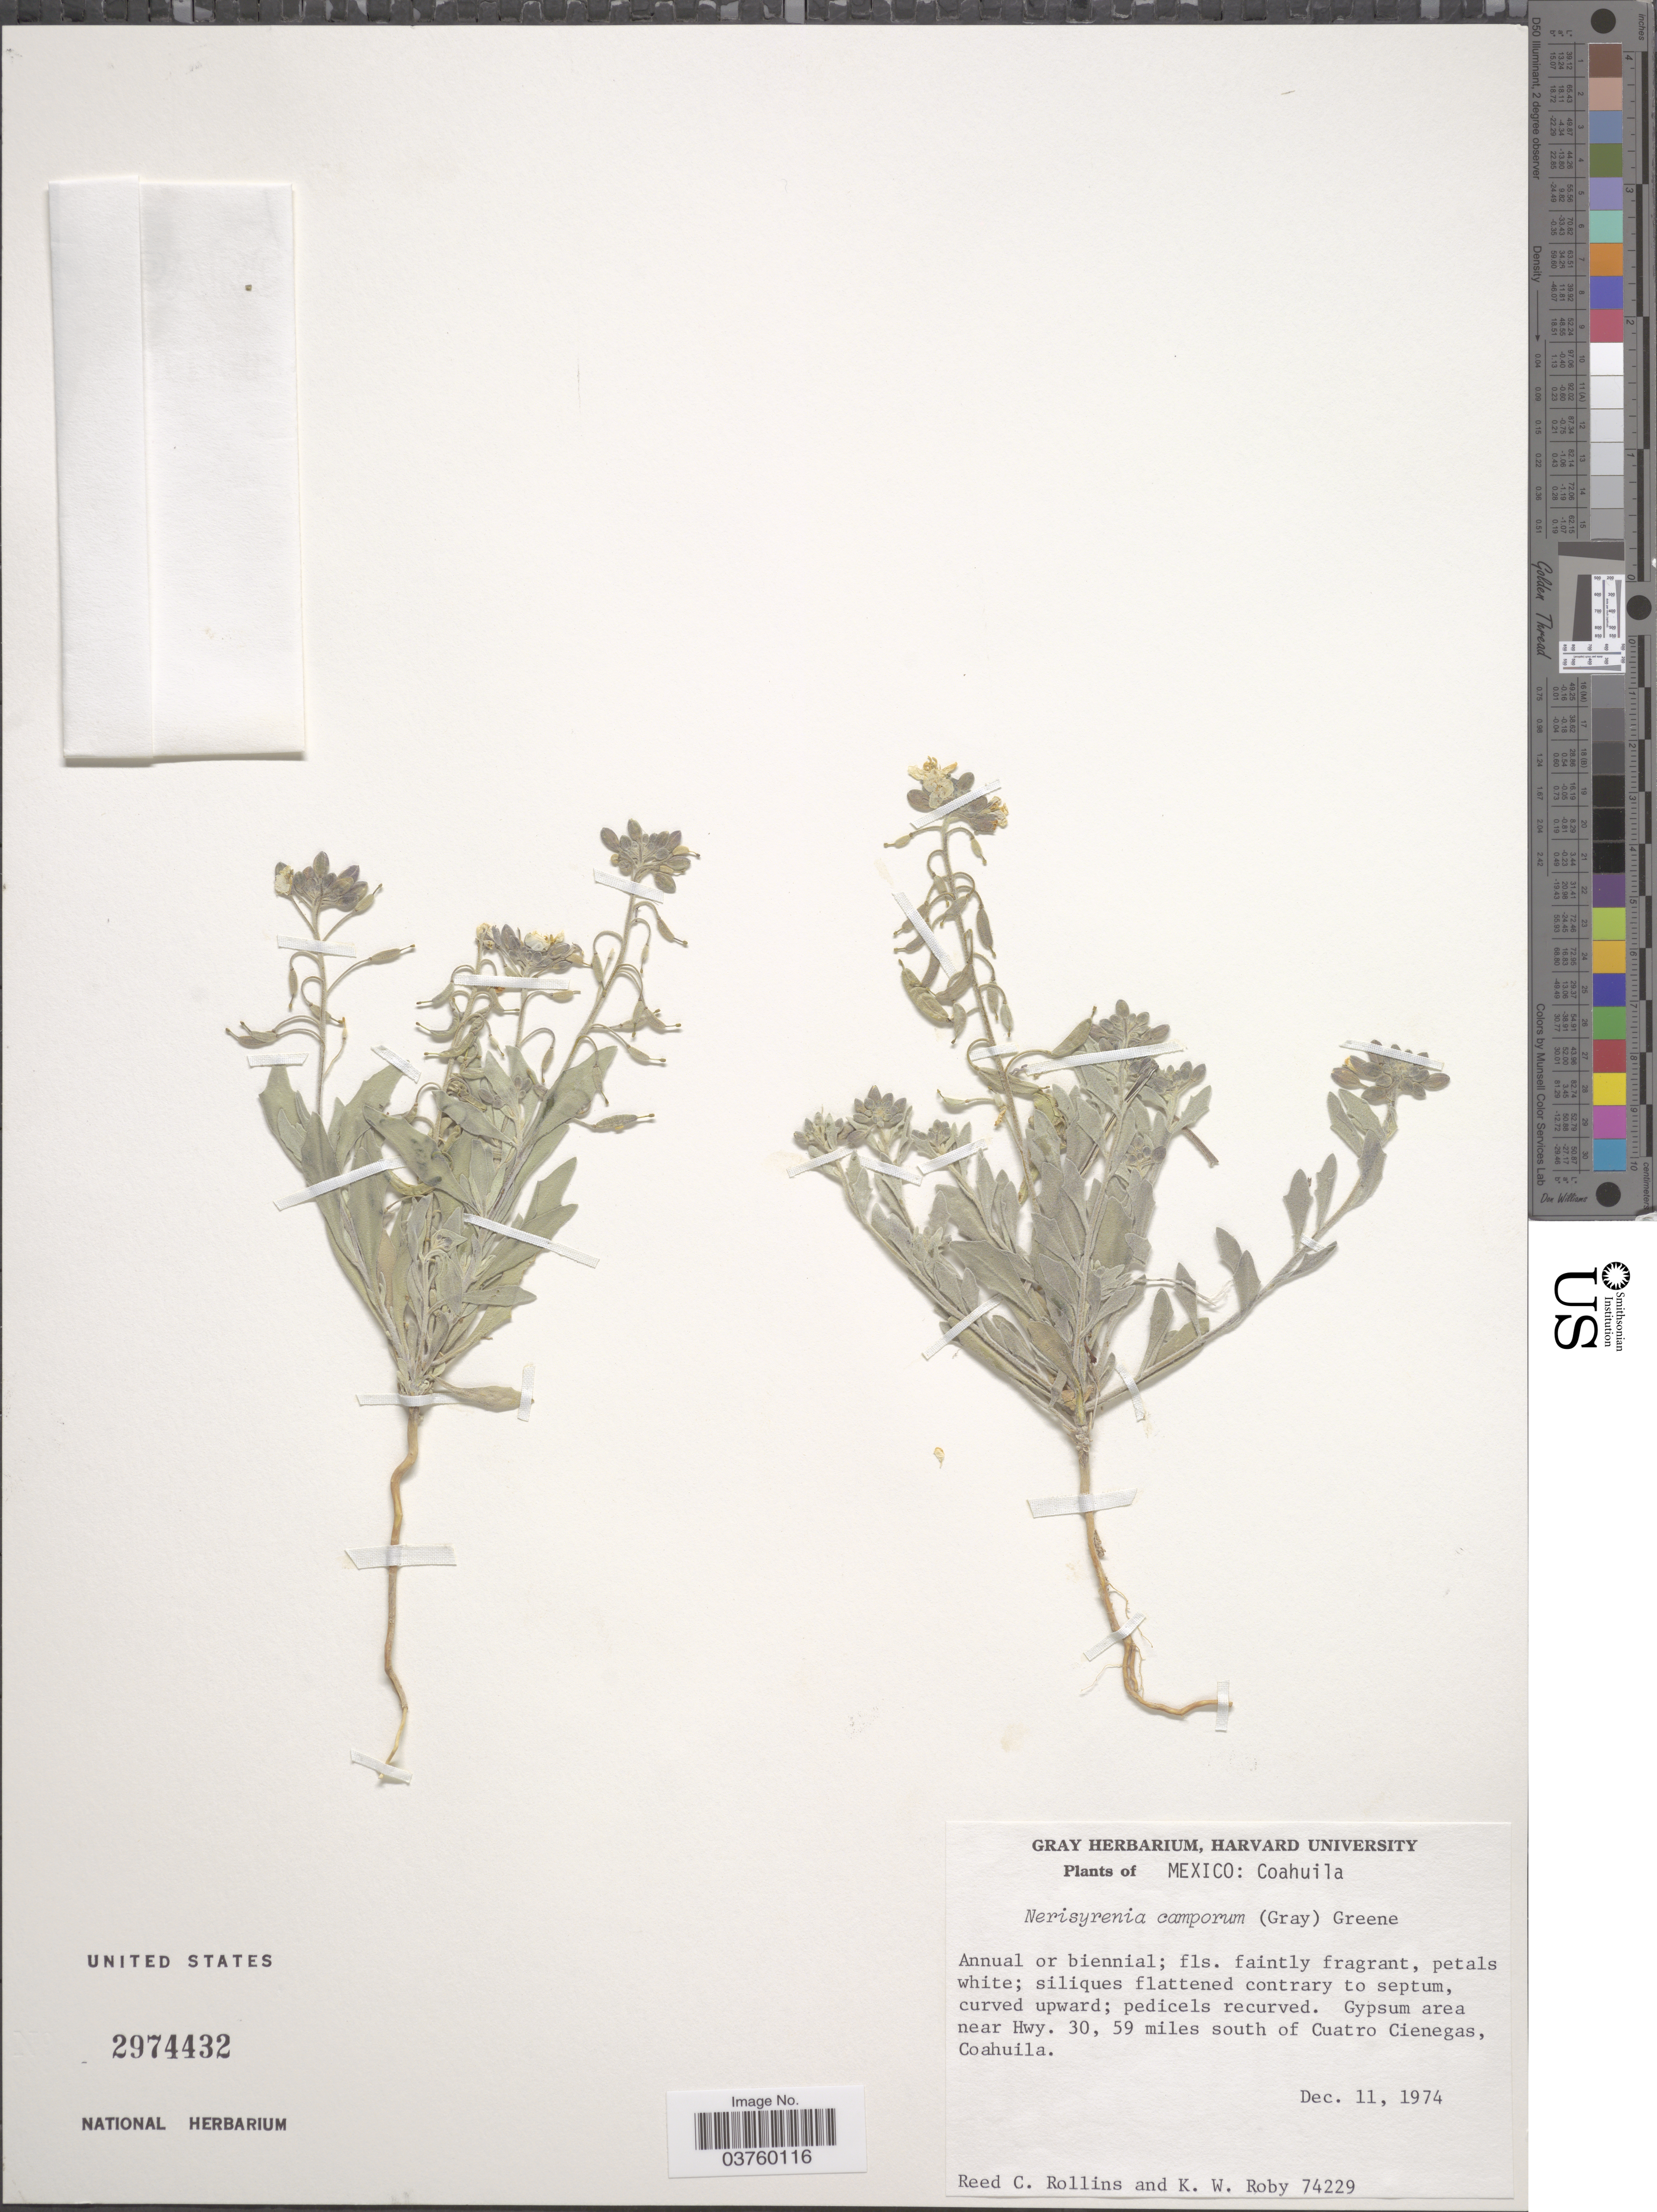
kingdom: Plantae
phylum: Tracheophyta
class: Magnoliopsida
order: Brassicales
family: Brassicaceae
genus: Nerisyrenia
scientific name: Nerisyrenia camporum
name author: (A. Gray) Greene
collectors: R. C. Rollins & K. W. Roby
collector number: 74229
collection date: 1974-12-11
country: Mexico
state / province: Coahuila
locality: Gypsum area near Hwy. 30, 59 miles south of Cuatro Cienegas.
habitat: gypsum area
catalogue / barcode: US 2974432